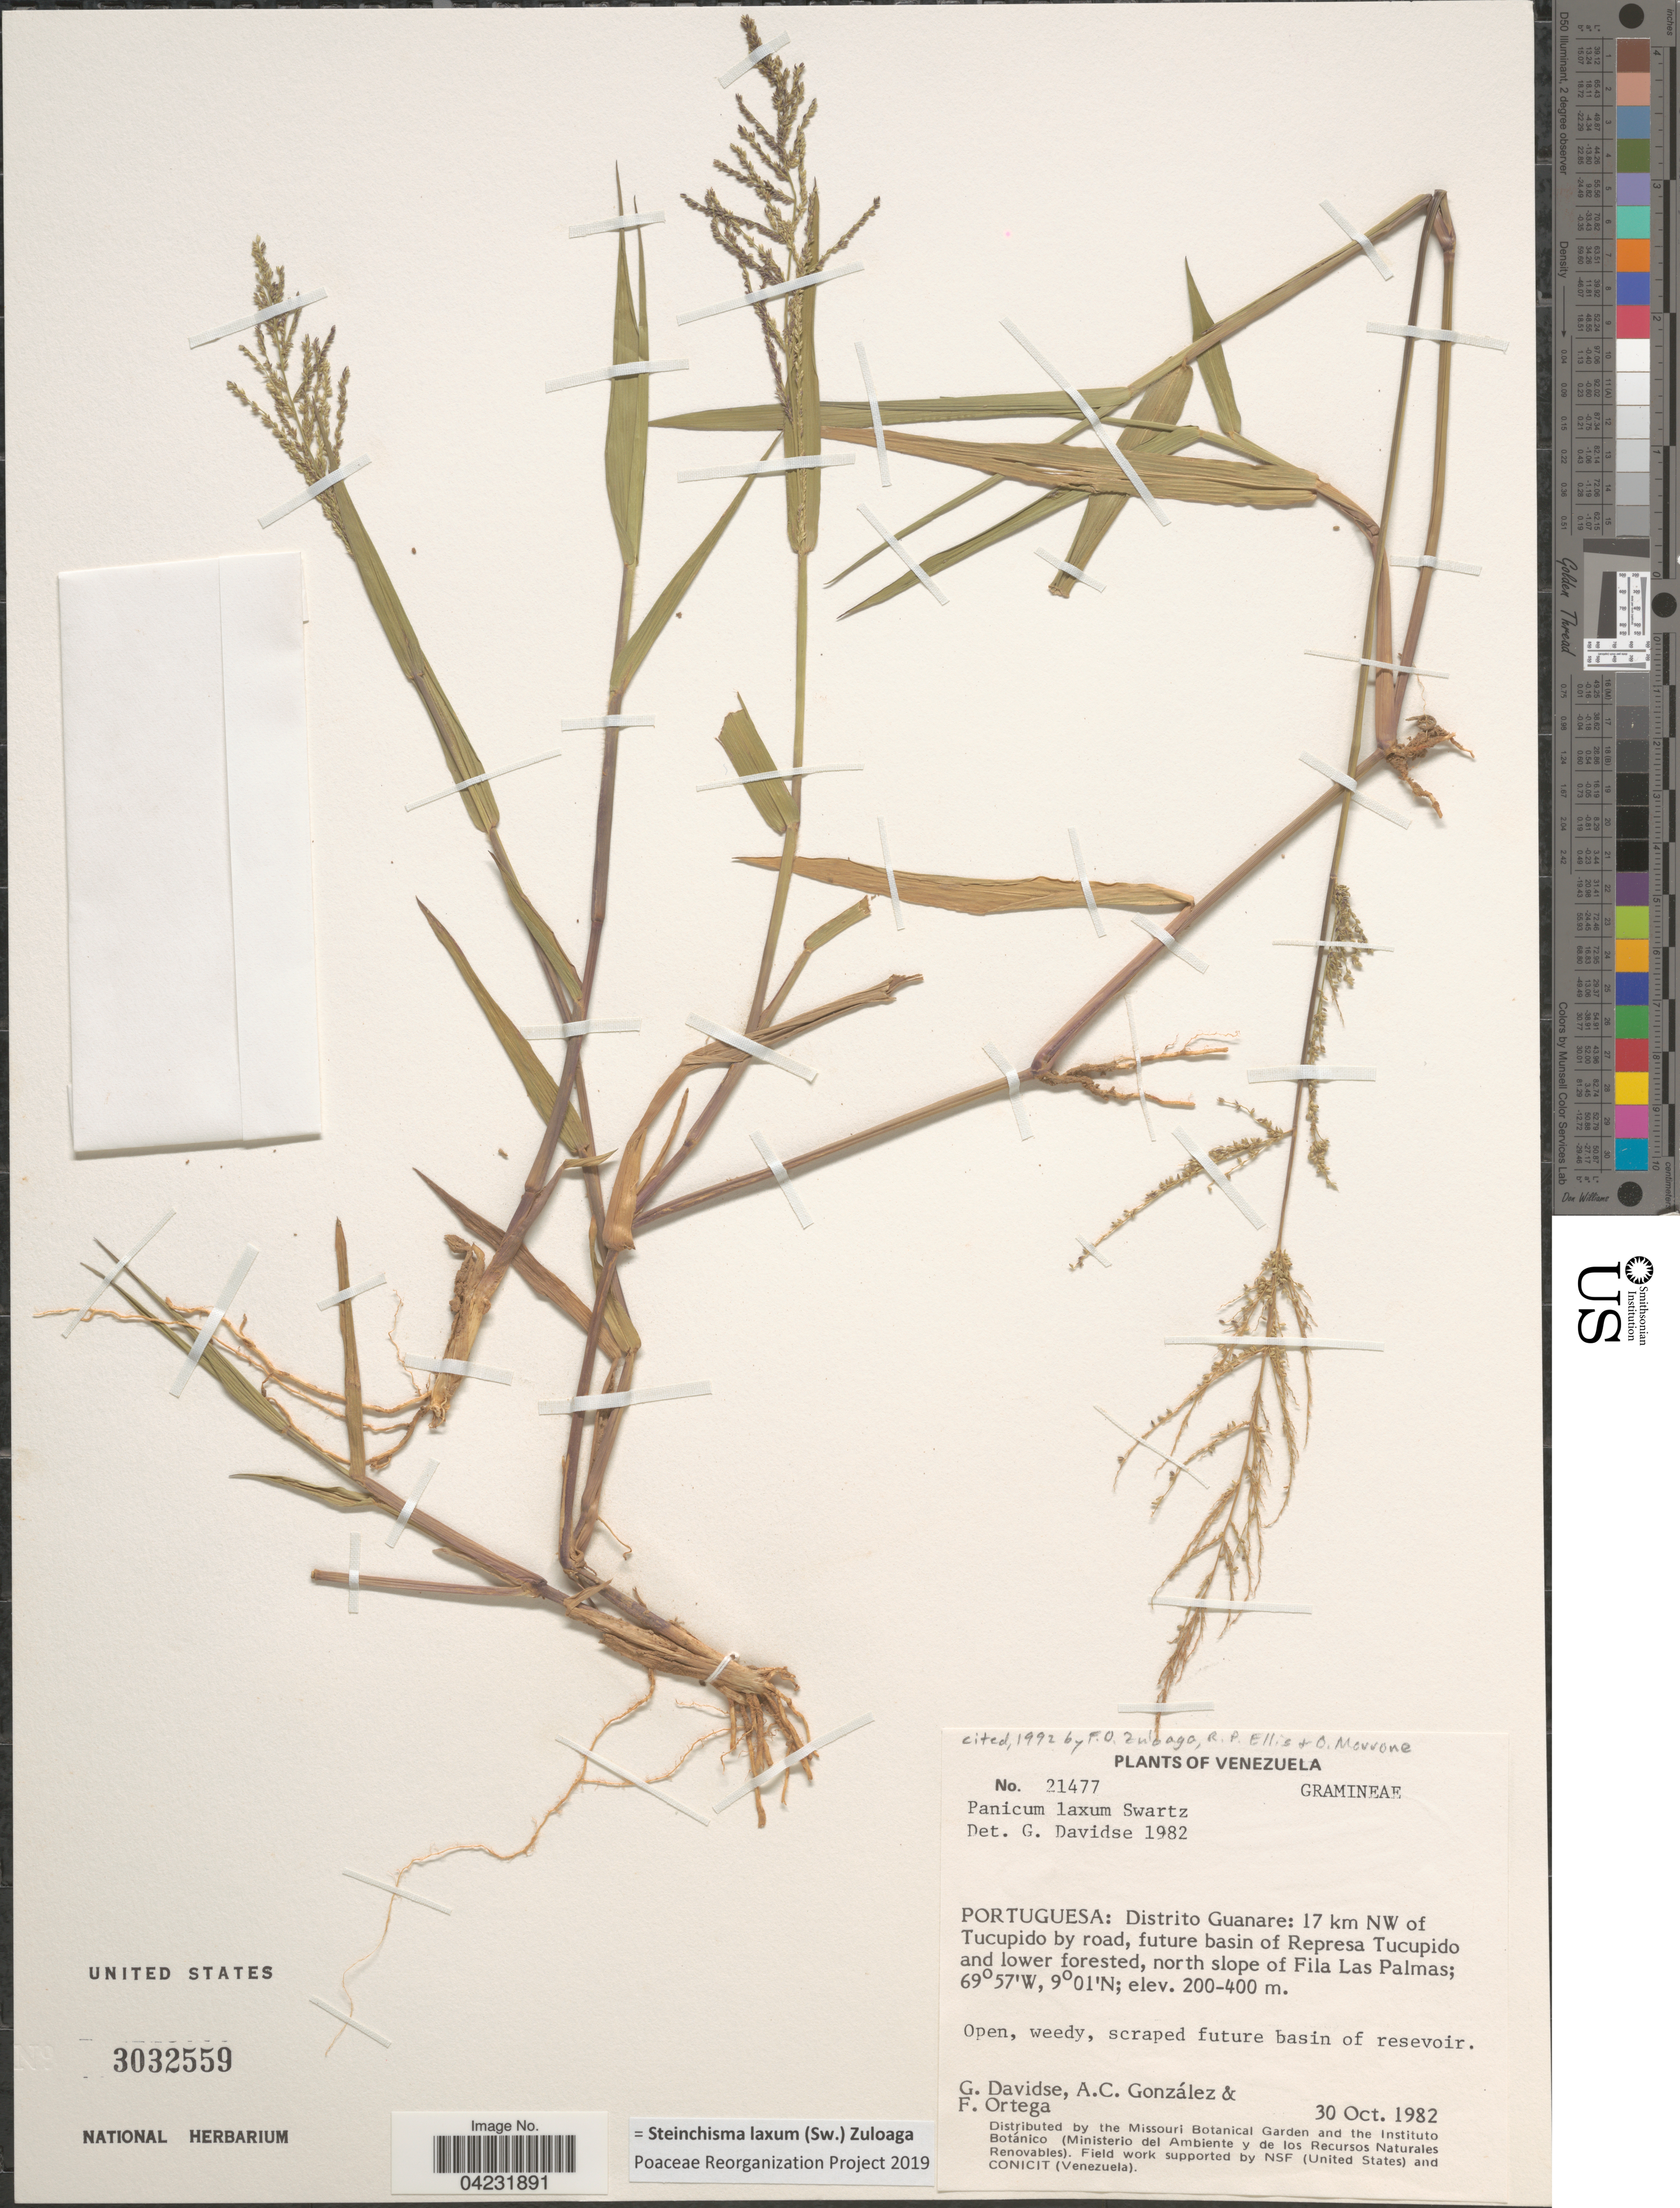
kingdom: Plantae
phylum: Tracheophyta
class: Liliopsida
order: Poales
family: Poaceae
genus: Steinchisma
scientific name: Steinchisma laxum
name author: (Sw.) Zuloaga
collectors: G. Davidse, A. C. González & F. J. Ortega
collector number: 21477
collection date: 1982-10-30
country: Venezuela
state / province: Portuguesa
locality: Distrito Guanare: 17 km NW of Tucupido by road, future basin of Represa Tucupido and lower forested, north slope of Fila Las Palmas. Open, weedy, scraped future basin of reservoir.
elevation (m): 200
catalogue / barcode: US 3032559